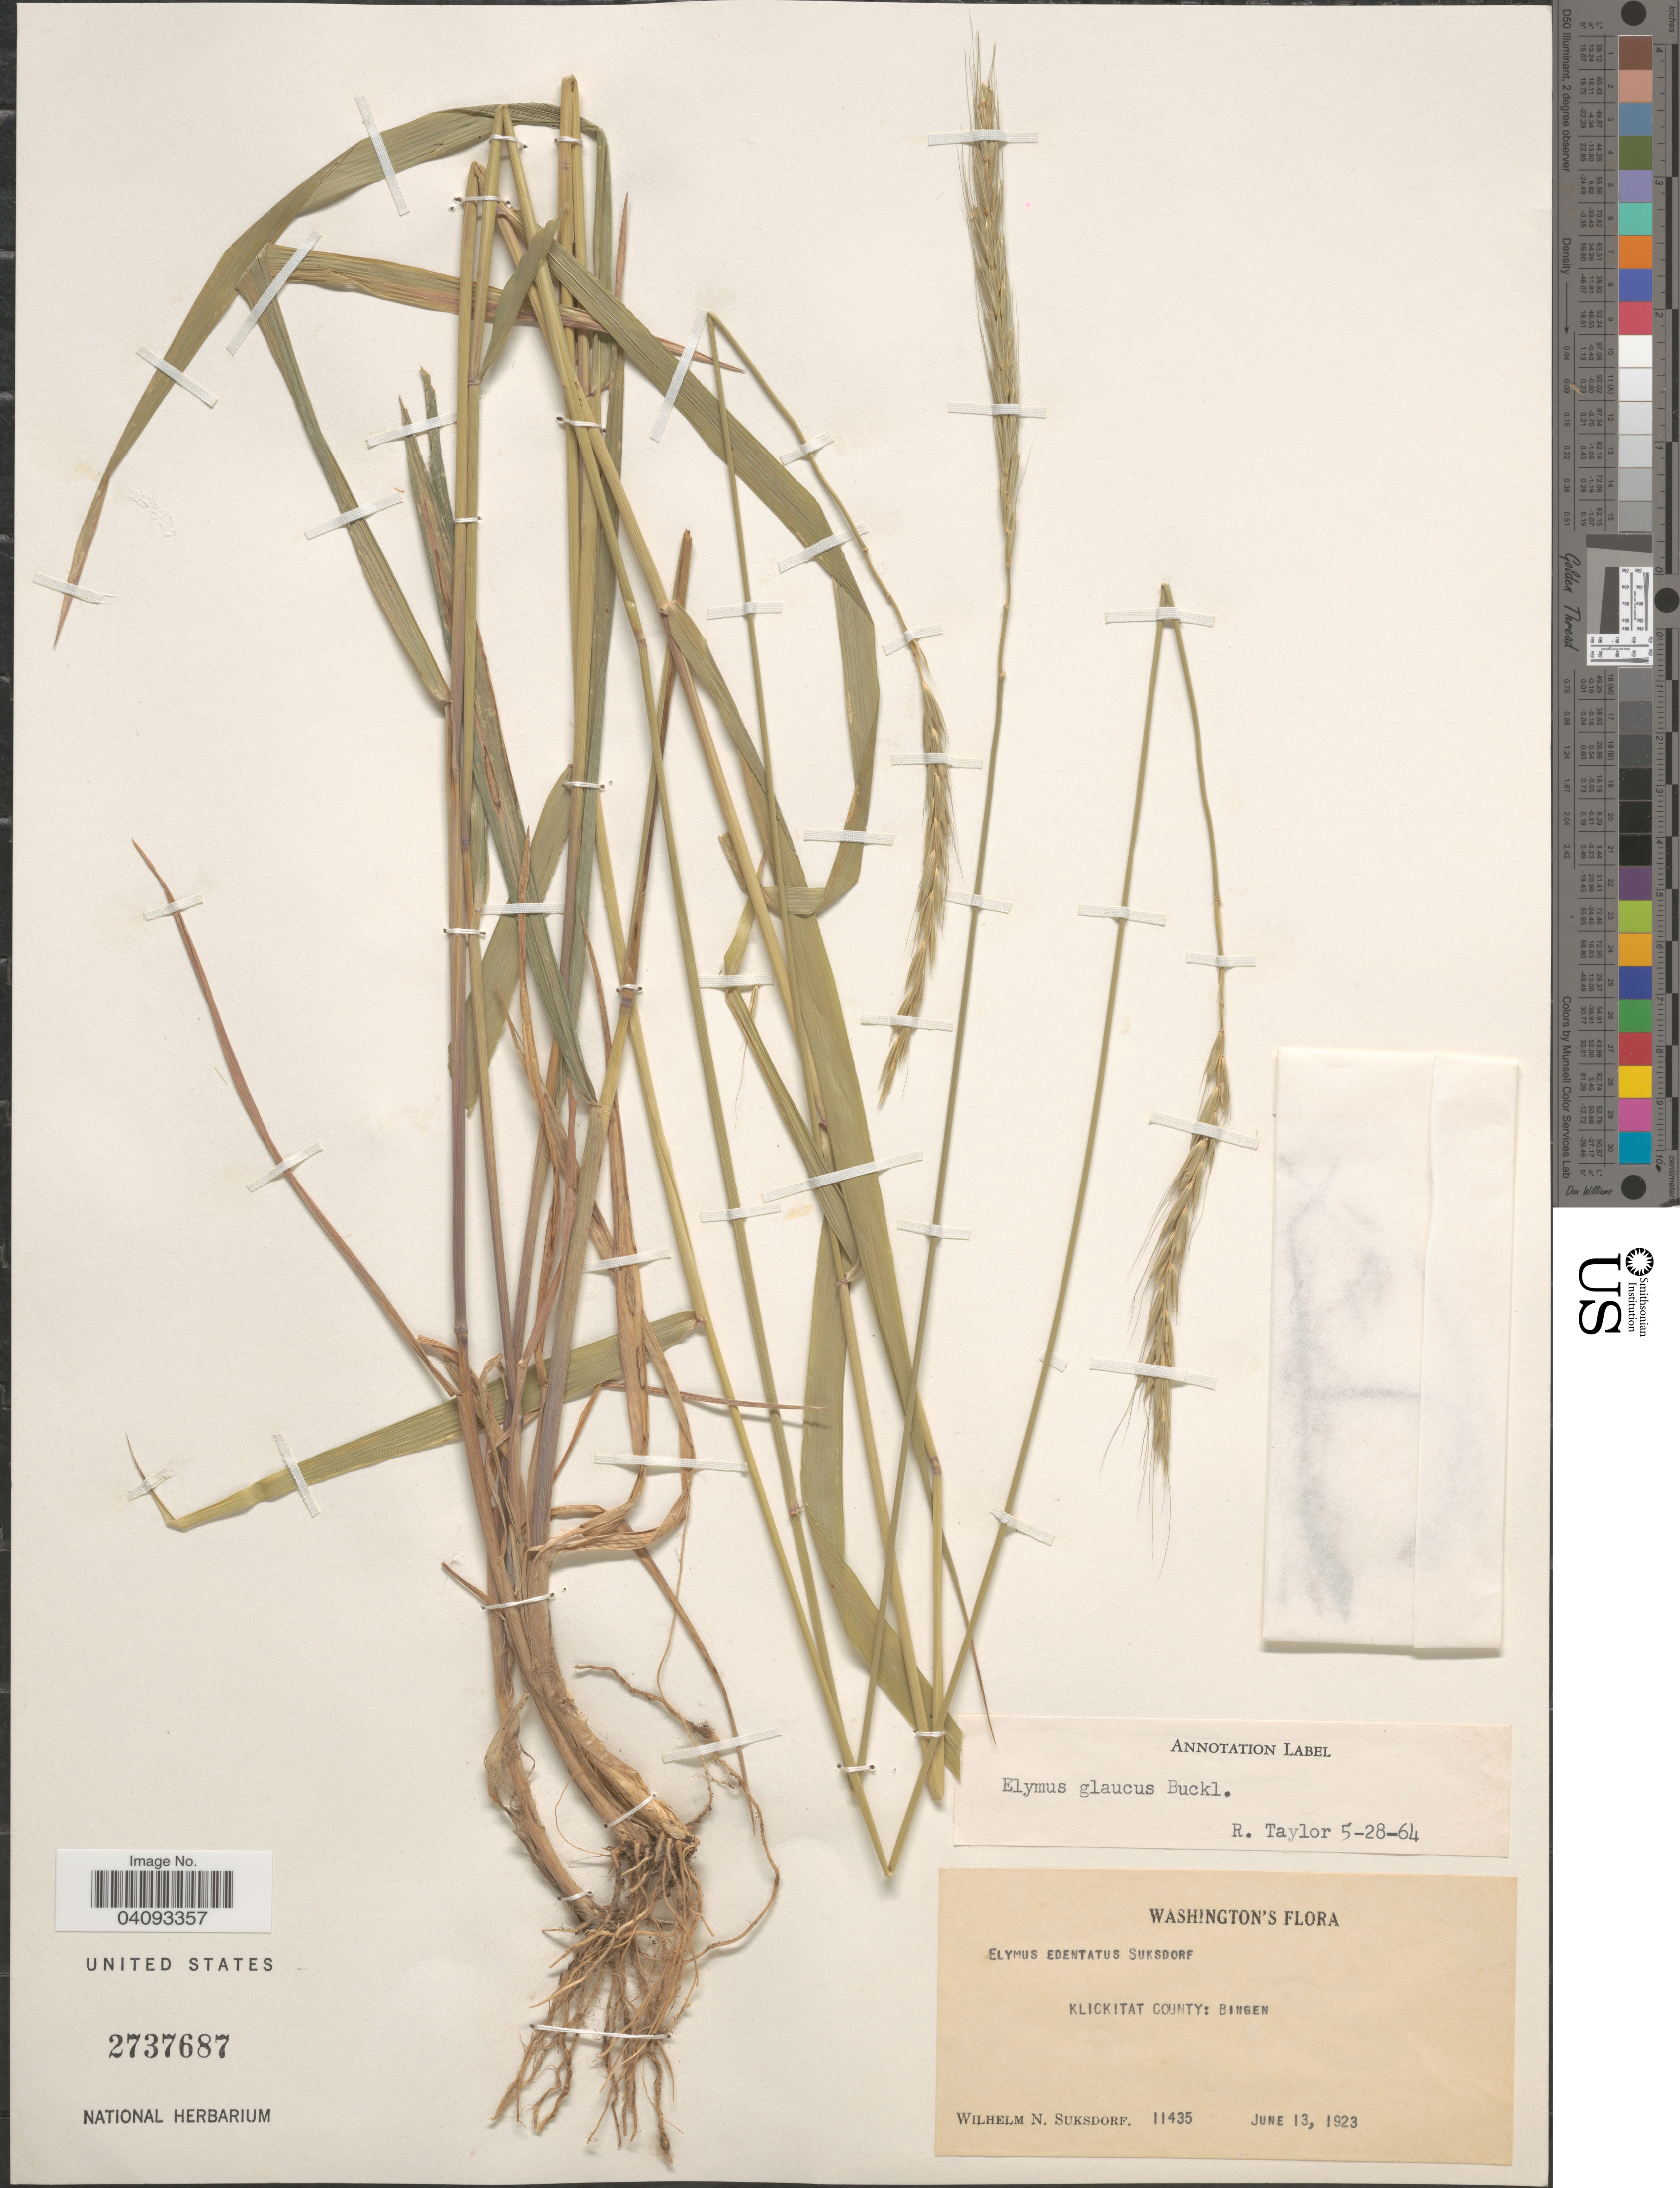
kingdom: Plantae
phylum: Tracheophyta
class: Liliopsida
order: Poales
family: Poaceae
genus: Elymus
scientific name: Elymus glaucus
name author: Buckley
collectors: W. N. Suksdorf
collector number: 11435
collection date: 1923-06-13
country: United States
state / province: Washington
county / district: Klickitat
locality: Klickitat County: Bingen.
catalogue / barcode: US 2737687